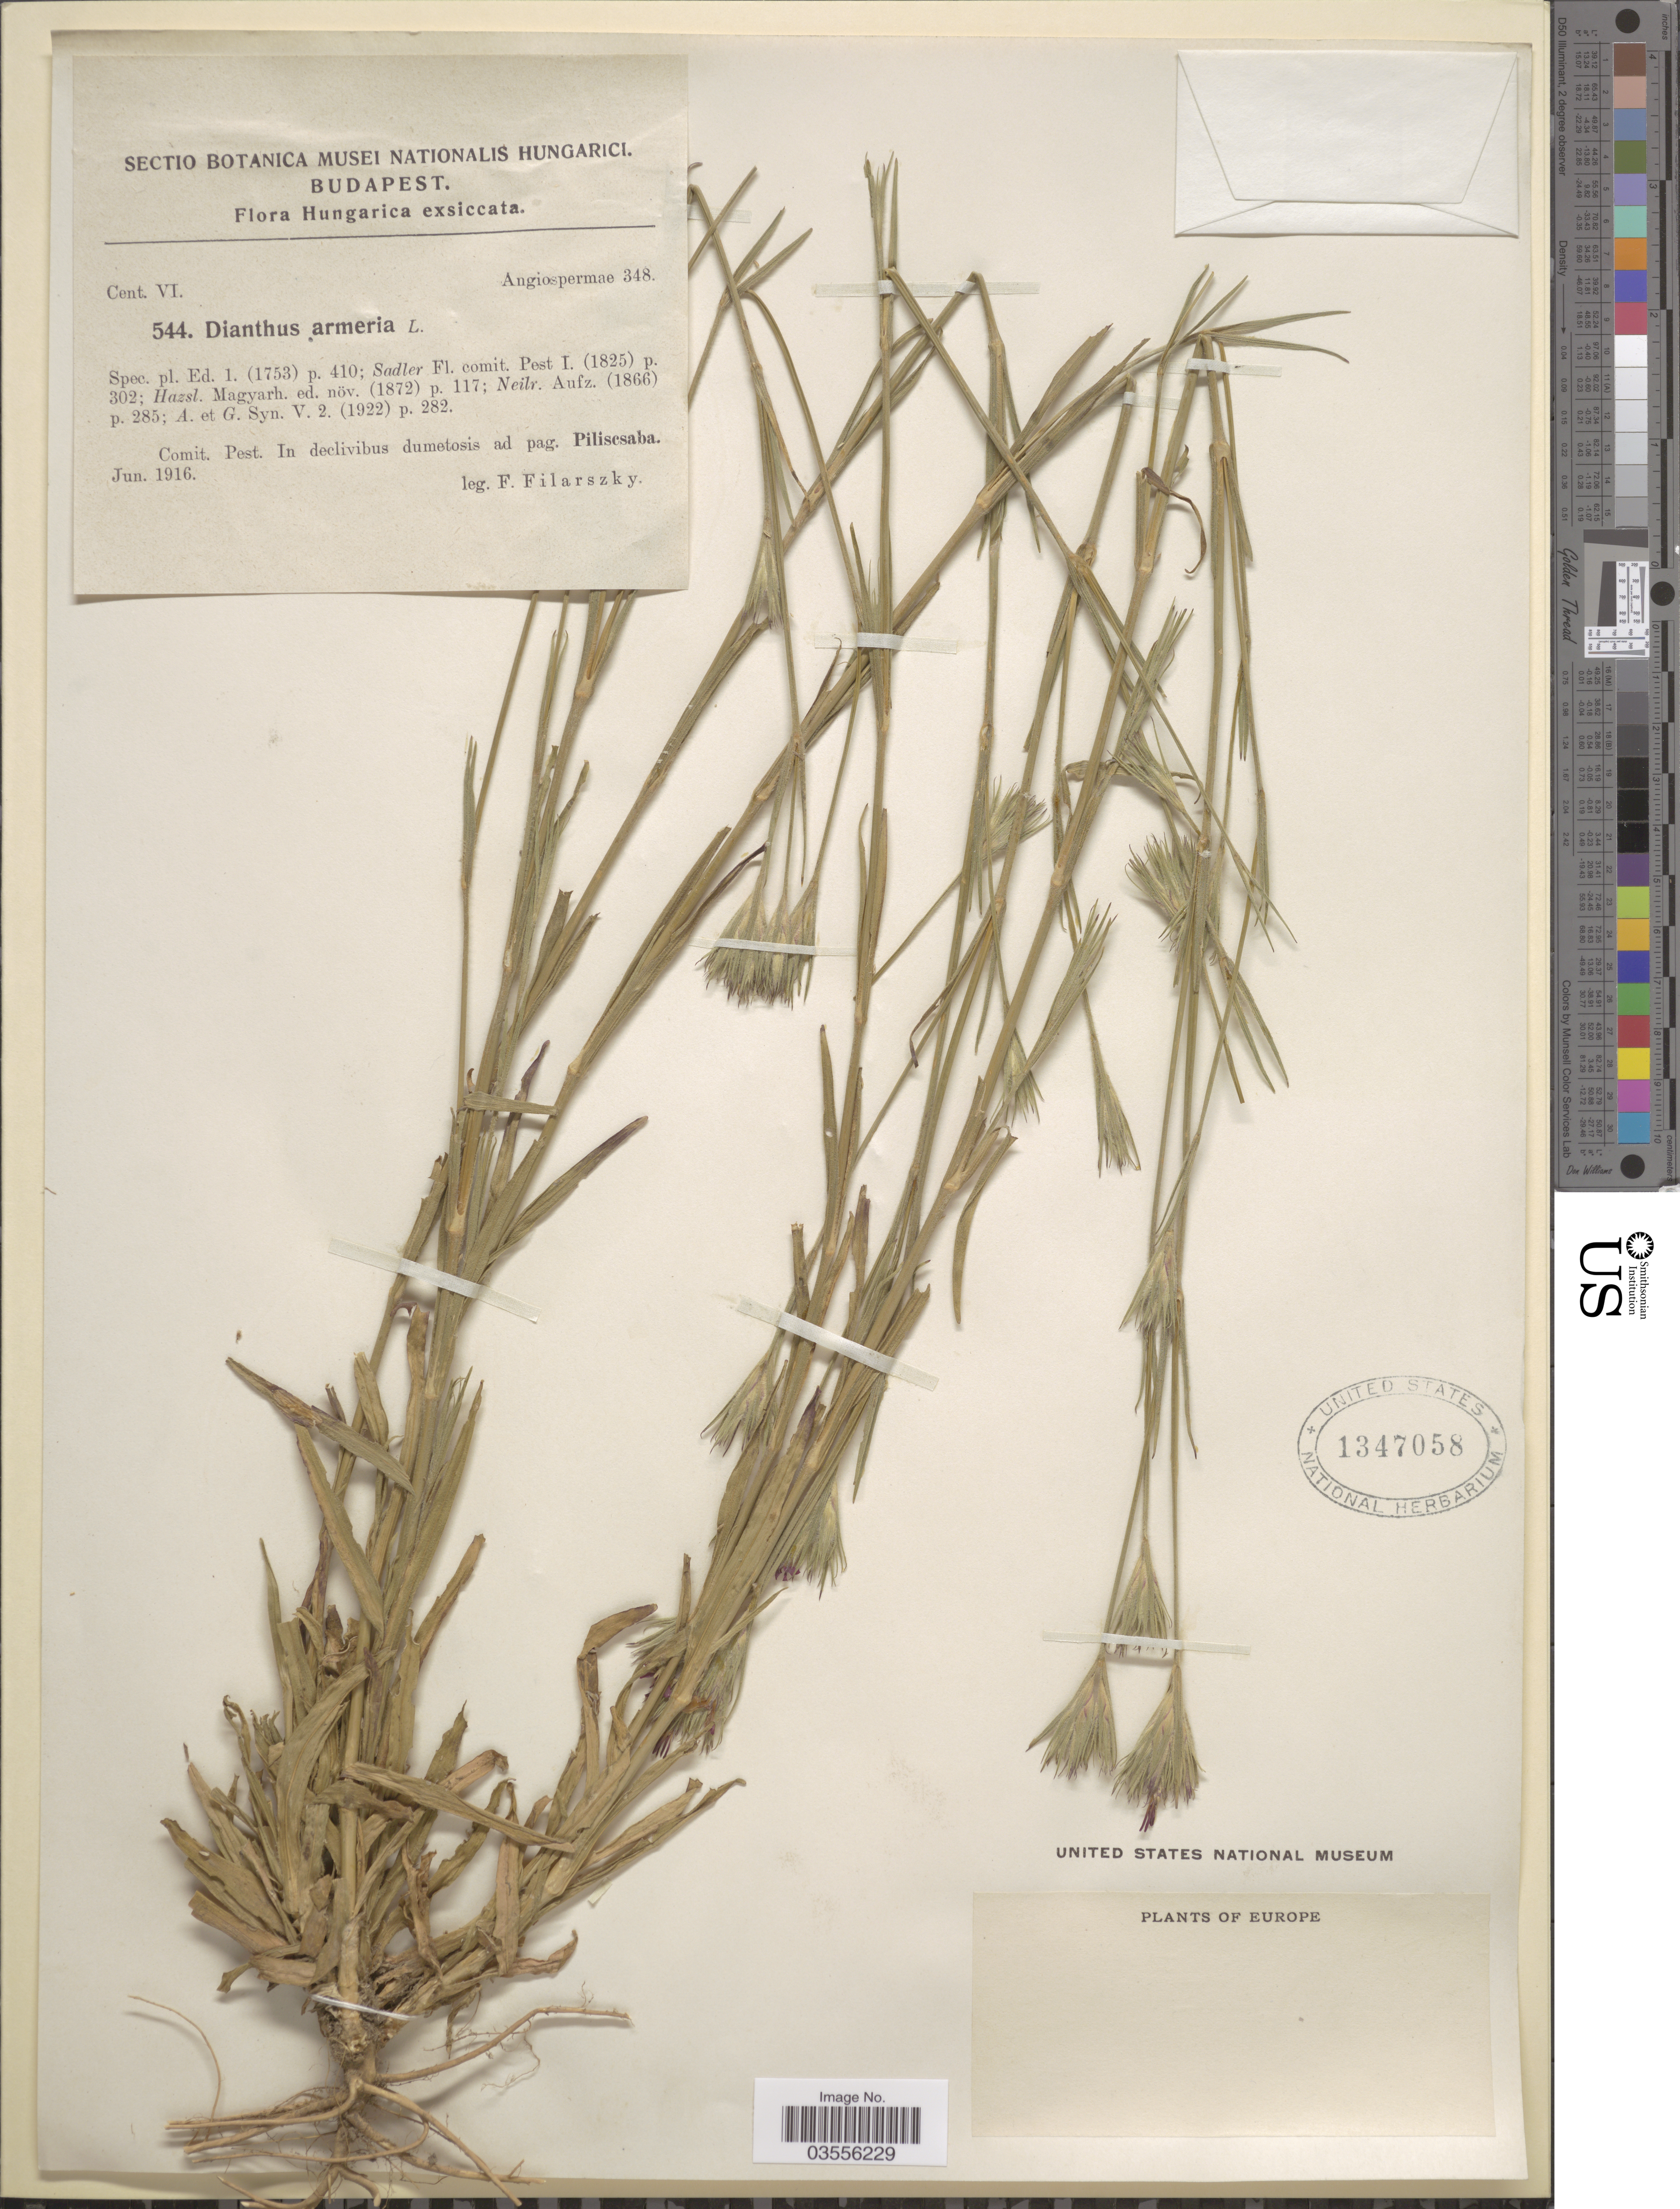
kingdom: Plantae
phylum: Tracheophyta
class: Magnoliopsida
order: Caryophyllales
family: Caryophyllaceae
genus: Dianthus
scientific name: Dianthus arenarius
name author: L.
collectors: F. Filarszky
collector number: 544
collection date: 1916-06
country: Hungary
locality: Europe. Comit. Pest. In declivibus dumetosis ad pag. Piliscsaba.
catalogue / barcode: US 1347058